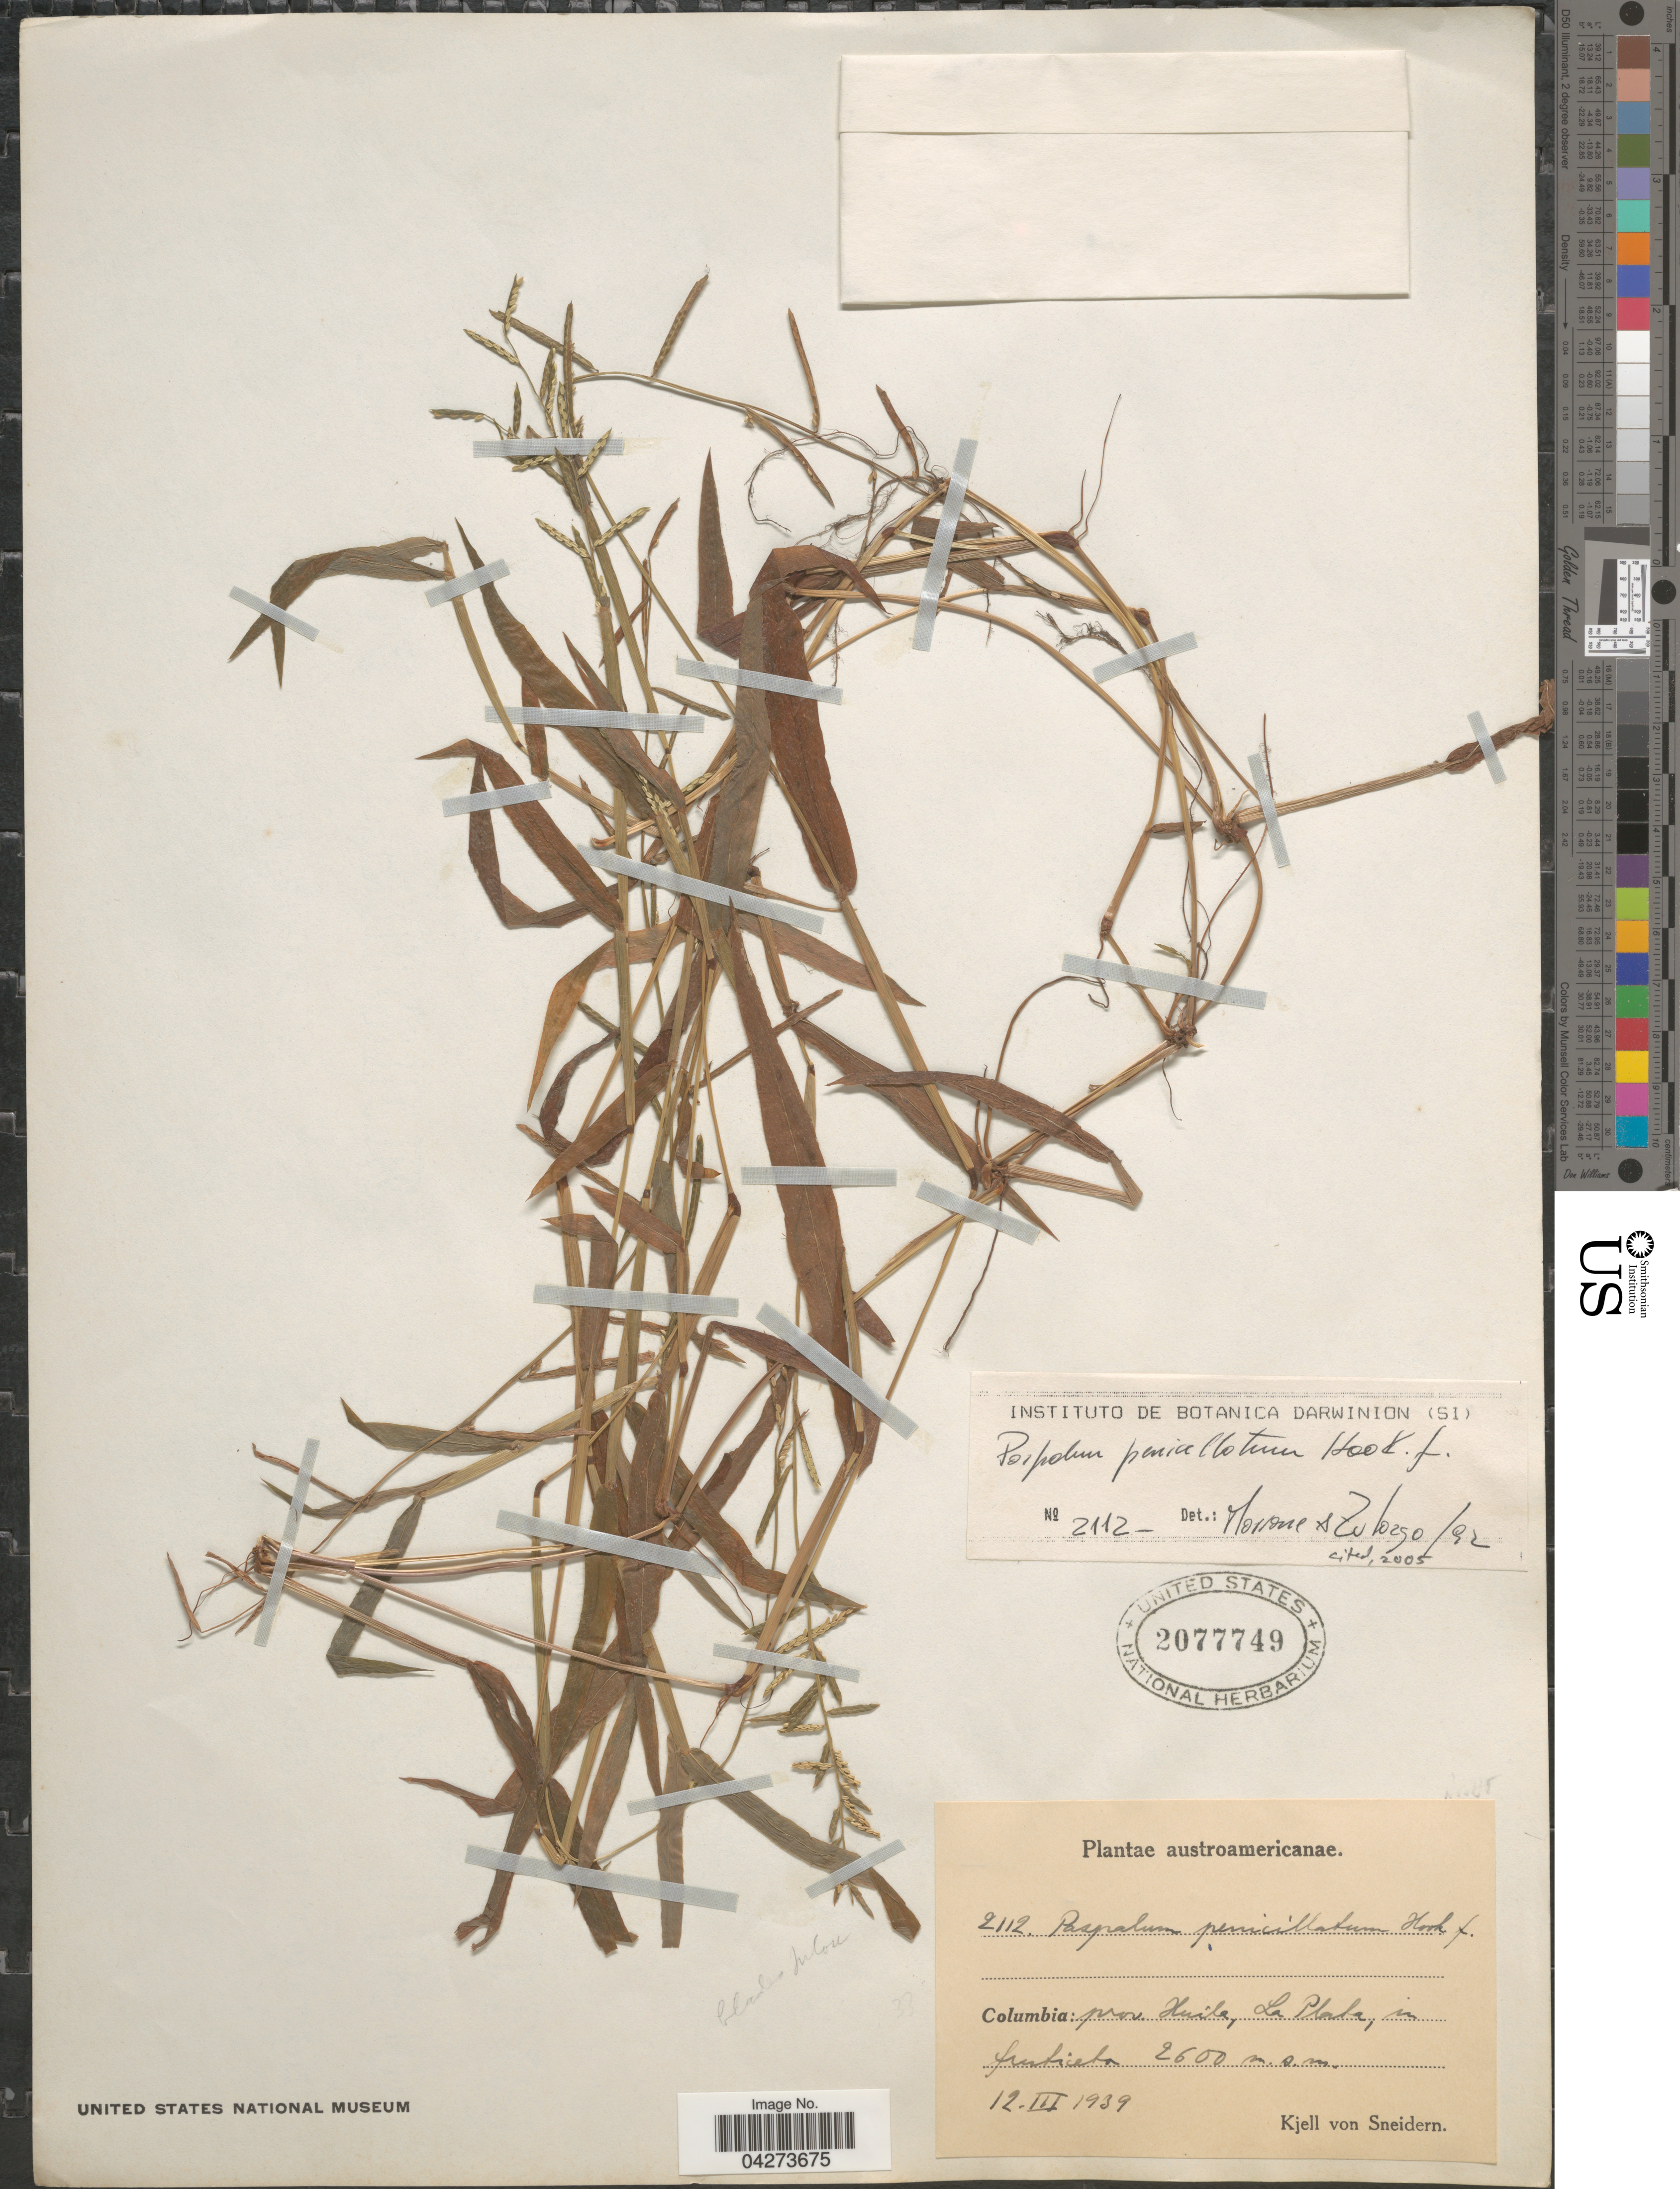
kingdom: Plantae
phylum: Tracheophyta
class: Liliopsida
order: Poales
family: Poaceae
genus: Paspalum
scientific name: Paspalum penicillatum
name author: Hook. f.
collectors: K. von Sneidern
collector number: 2112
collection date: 1939-03-12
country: Colombia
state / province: Huila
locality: Prov. Huila, La Plata.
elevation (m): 2600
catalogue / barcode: US 2077749